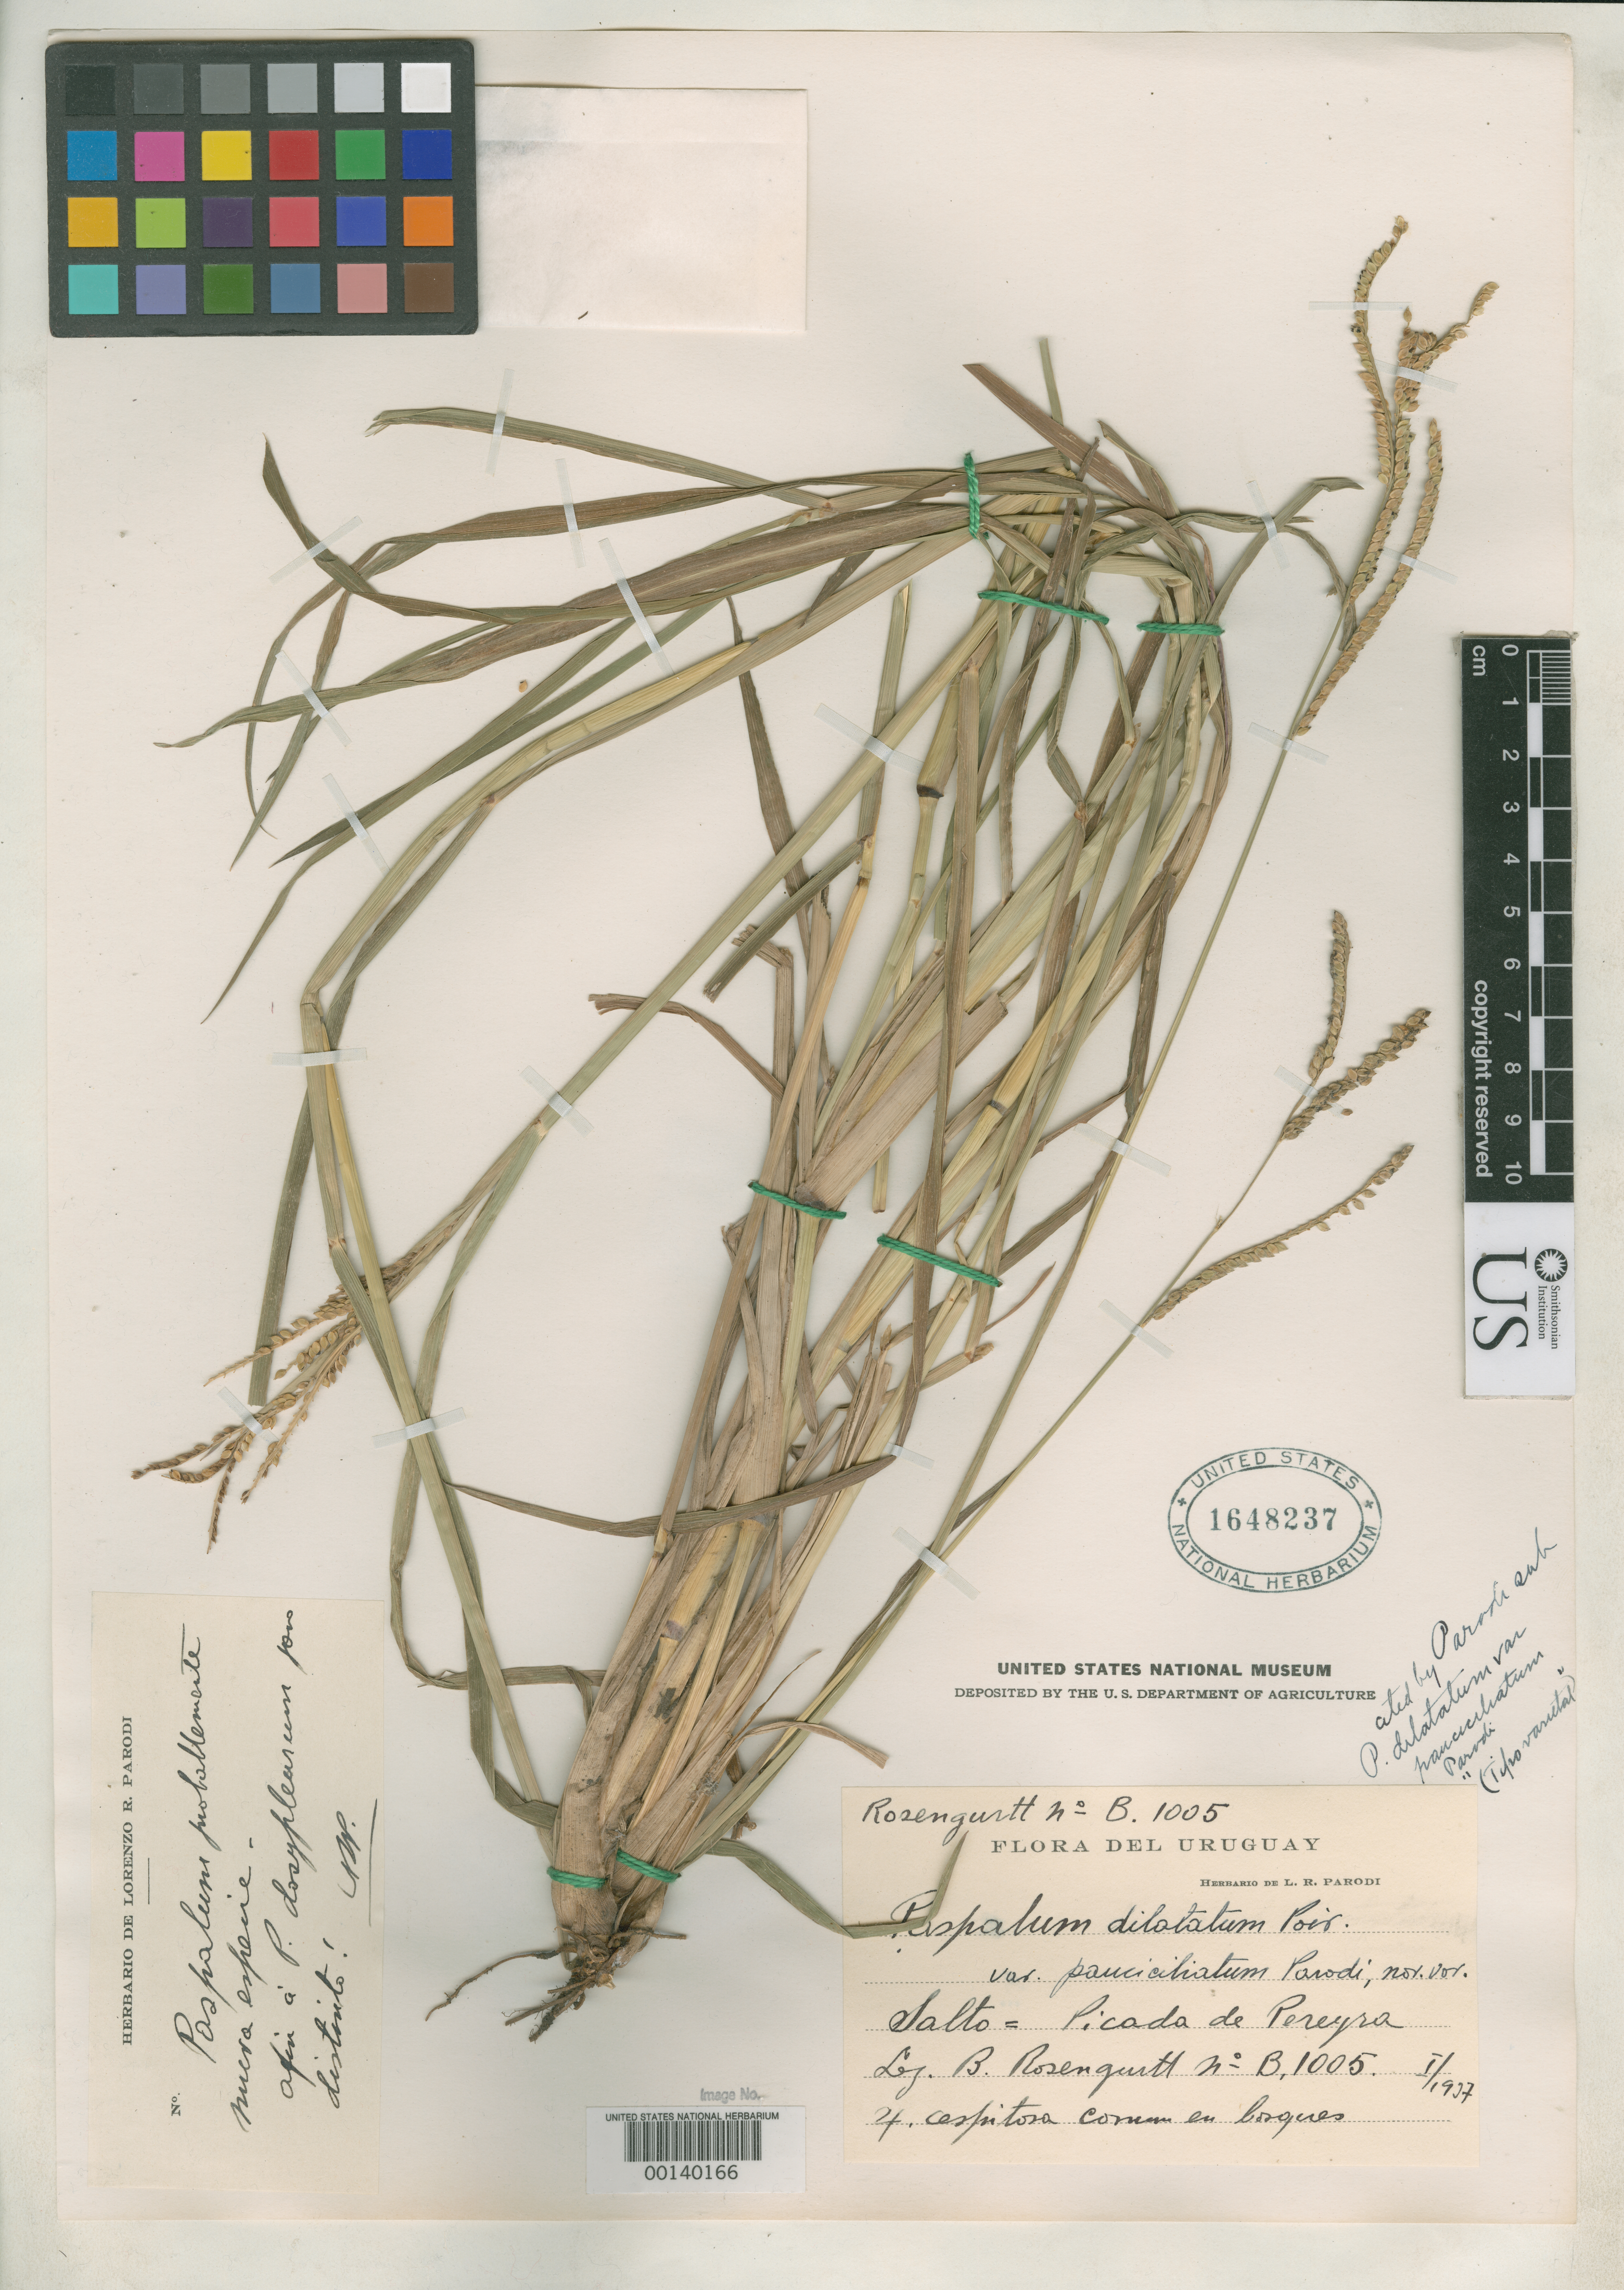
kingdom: Plantae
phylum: Tracheophyta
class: Liliopsida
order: Poales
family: Poaceae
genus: Paspalum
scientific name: Paspalum dilatatum var. pauciciliatum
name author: Parodi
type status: Isotype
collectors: B. Rosengurtt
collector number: B 1005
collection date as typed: Jan 1917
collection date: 1917-01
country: Uruguay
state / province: Salto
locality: Near Arerungua, Picada de Pereyra.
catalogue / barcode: US 1648237